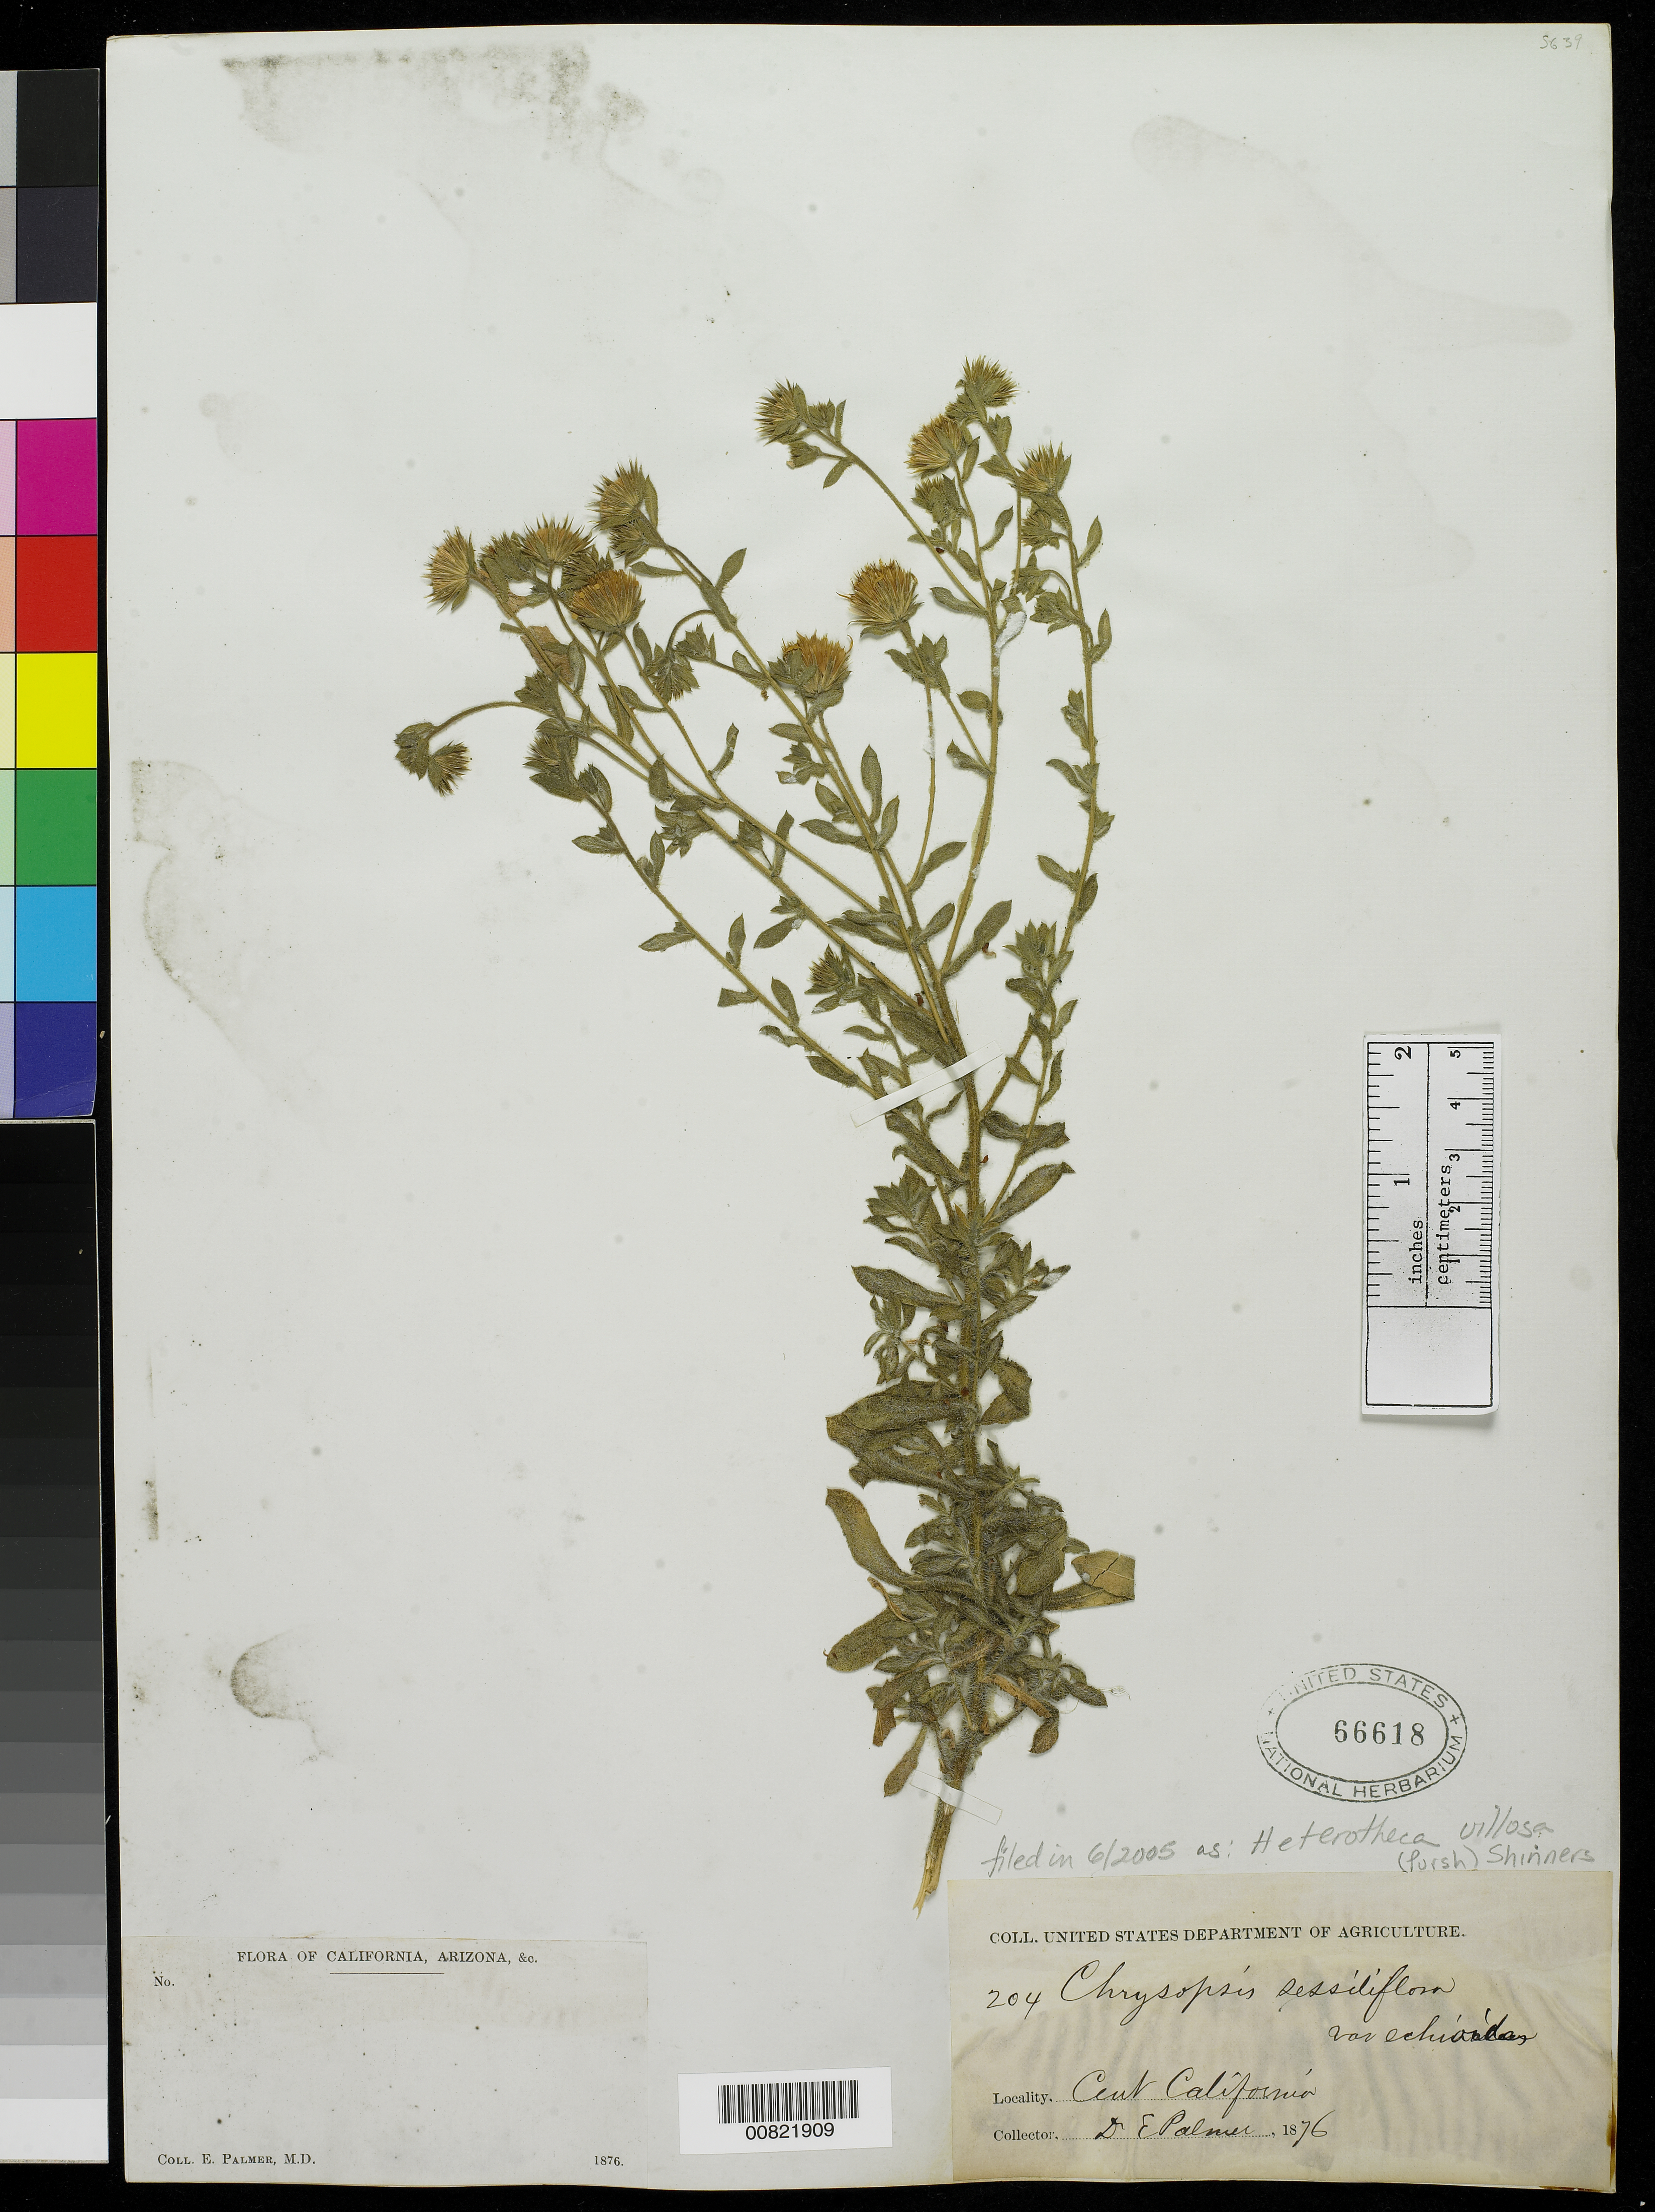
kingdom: Plantae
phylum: Tracheophyta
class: Magnoliopsida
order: Asterales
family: Asteraceae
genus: Heterotheca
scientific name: Heterotheca villosa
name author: (Pursh) Shinners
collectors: E. Palmer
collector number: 204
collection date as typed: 1876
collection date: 1876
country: United States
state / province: California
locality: Central California.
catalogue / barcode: US 66618